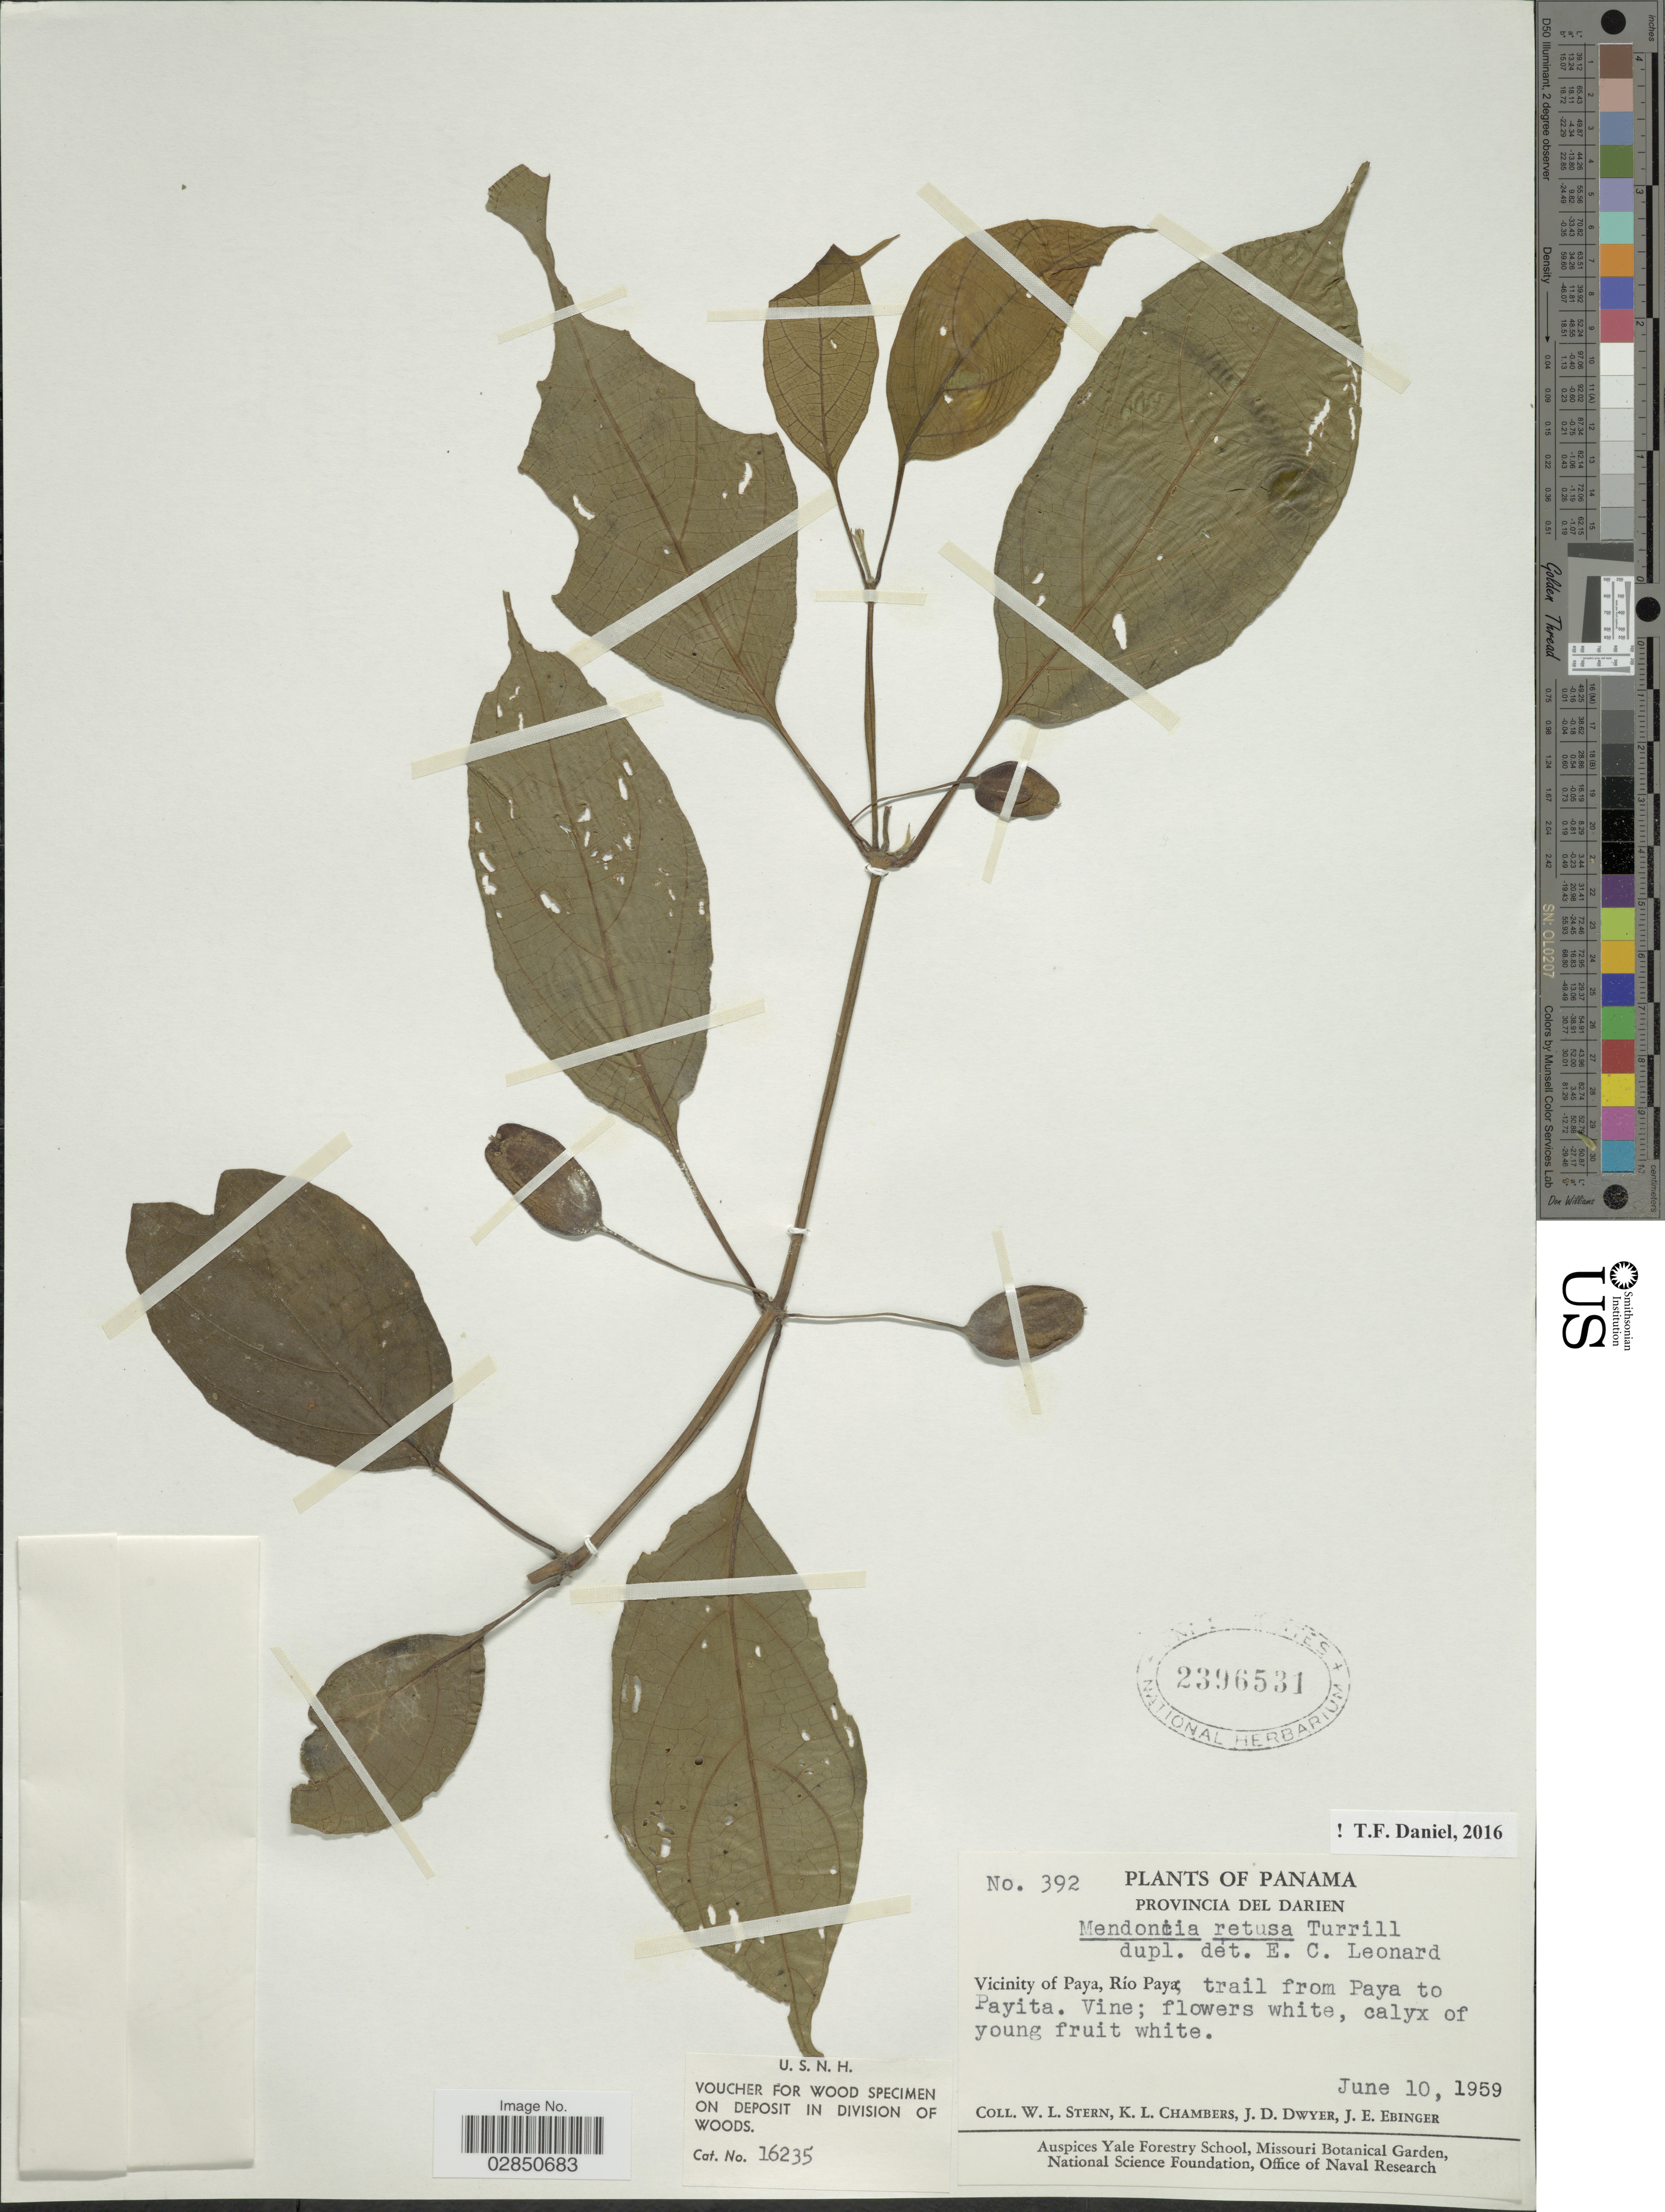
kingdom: Plantae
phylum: Tracheophyta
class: Magnoliopsida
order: Lamiales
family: Acanthaceae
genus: Mendoncia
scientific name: Mendoncia retusa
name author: Turrill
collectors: W. L. Stern, K. Chambers, J. D. Dwyer & J. Ebinger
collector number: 392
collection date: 1959-06-10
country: Panama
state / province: Darién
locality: Provincia Del Darien, Vicinity of Paya, Rio Paya; trail from Paya to Payita.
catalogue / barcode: US 2396531